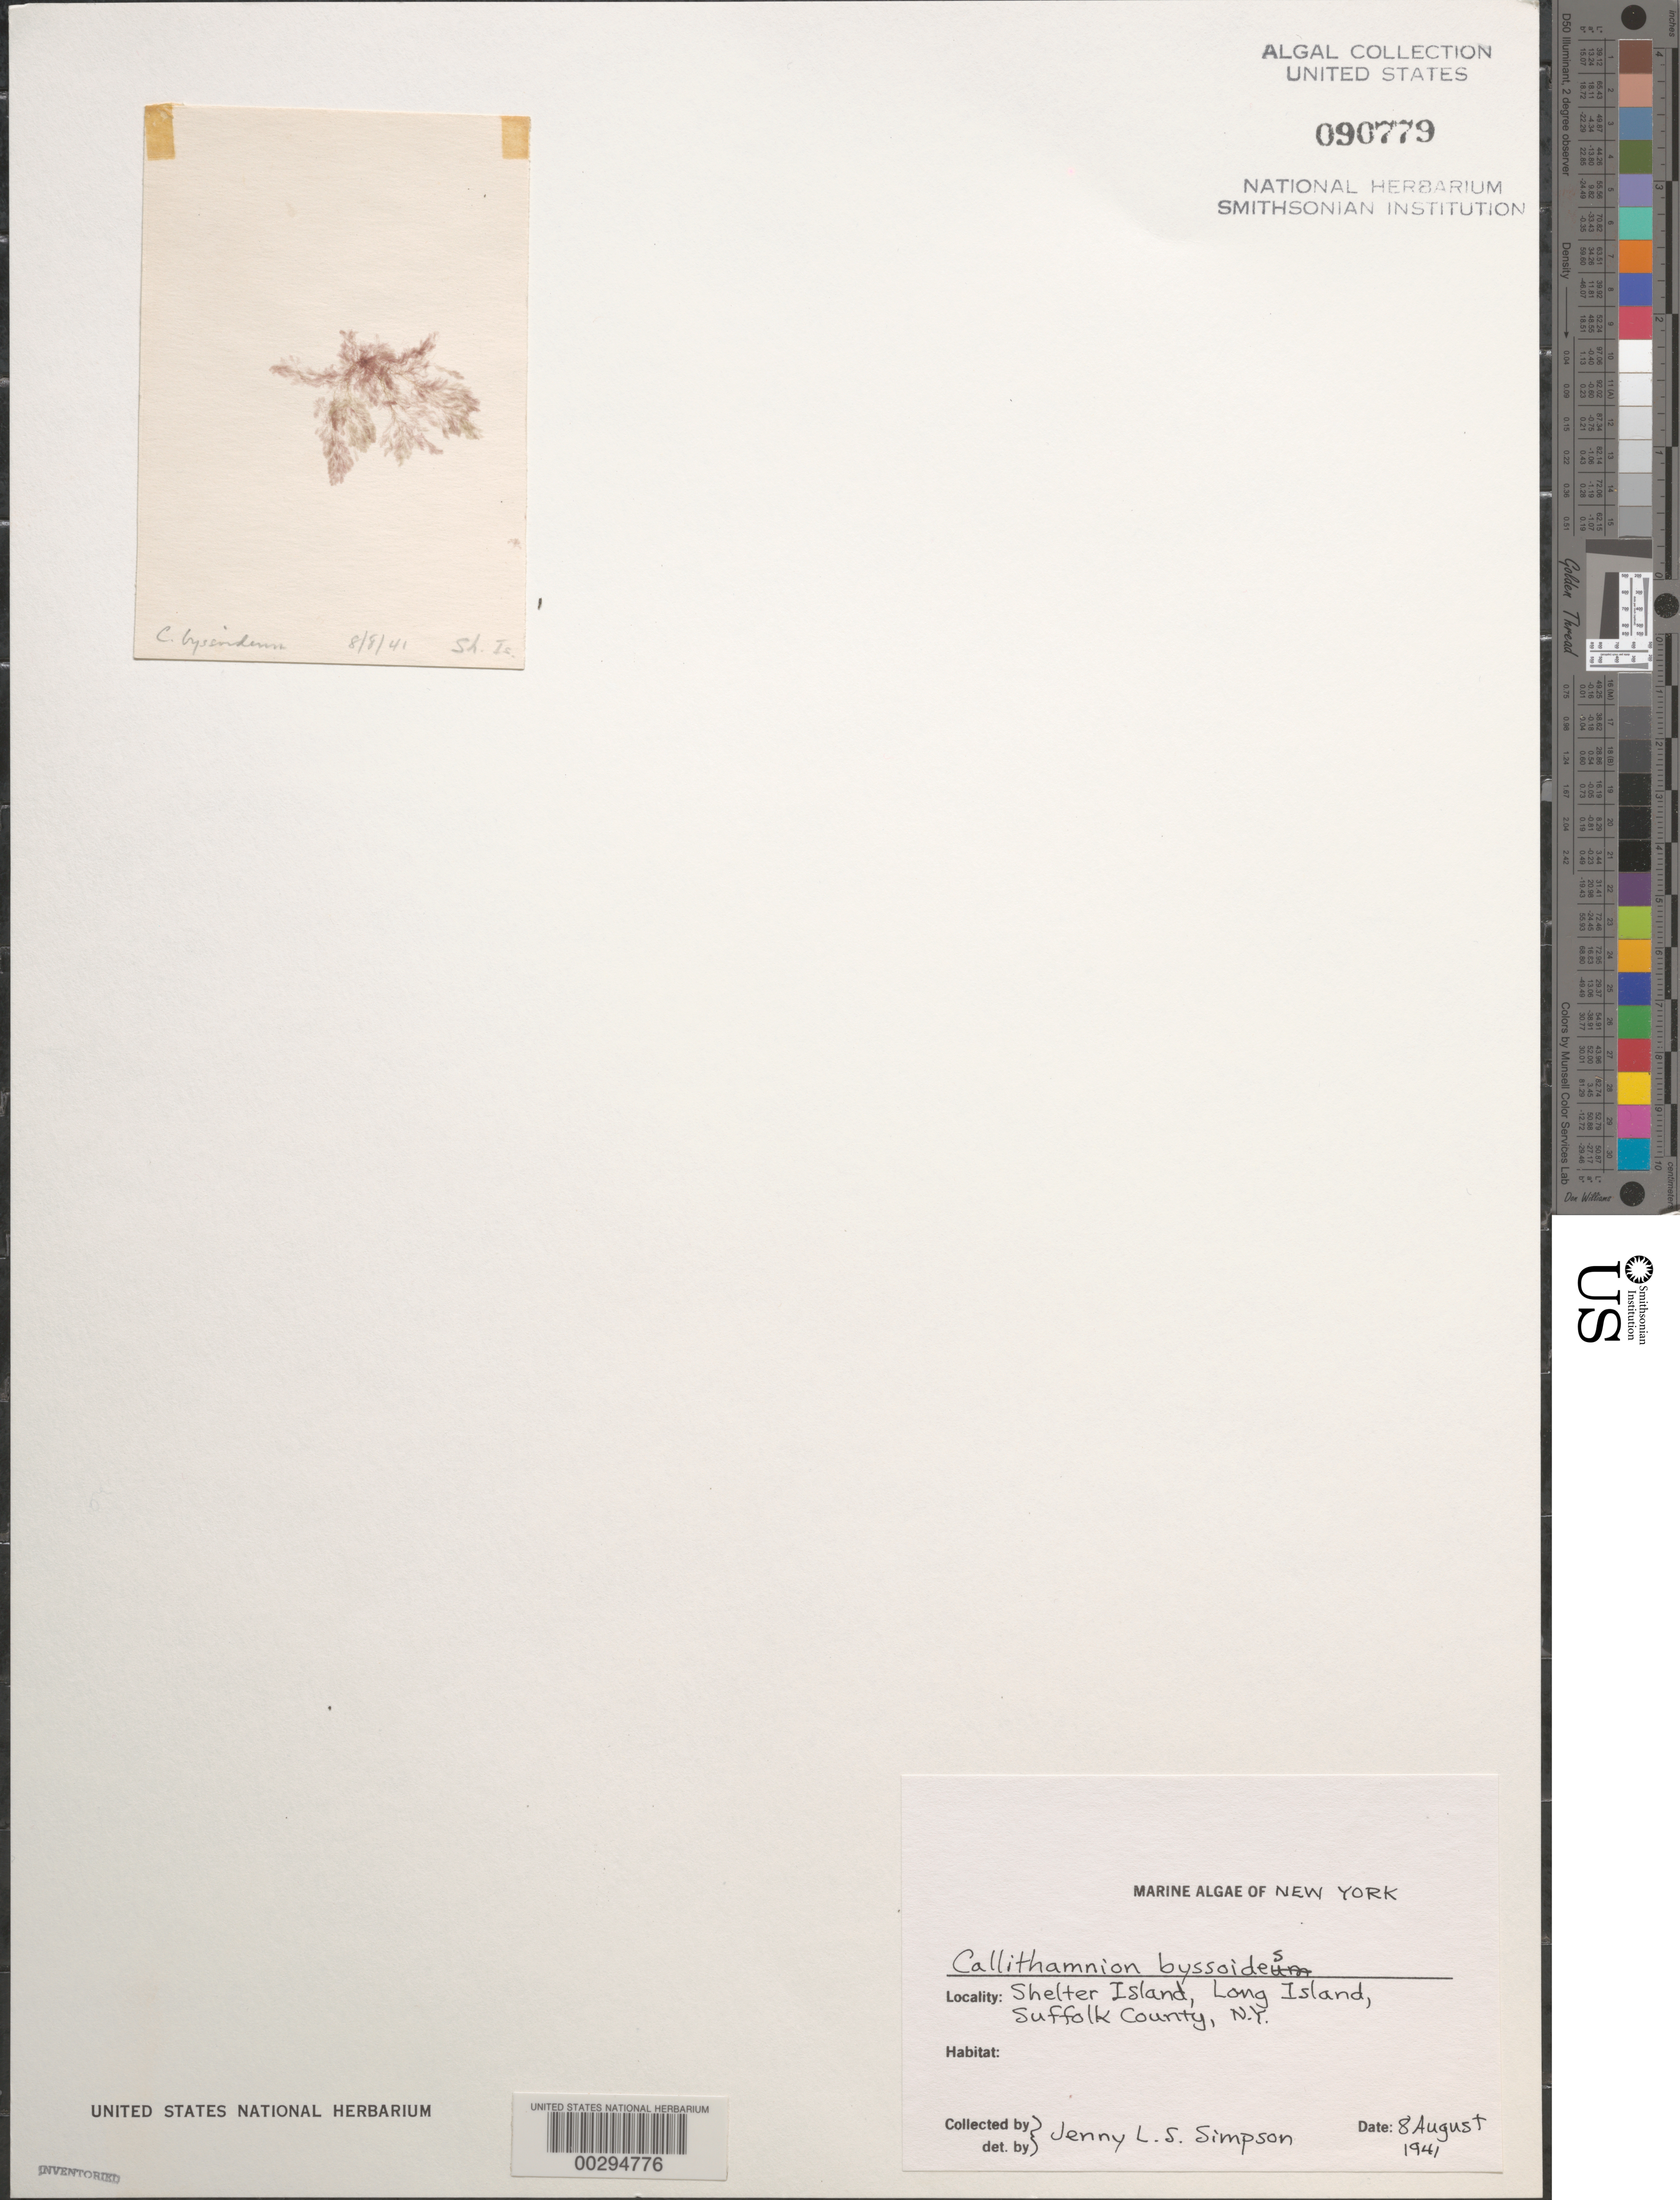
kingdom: Plantae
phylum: Rhodophyta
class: Florideophyceae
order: Ceramiales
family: Callithamniaceae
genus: Aglaothamnion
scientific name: Aglaothamnion tenuissimum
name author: (Bonnem.) Feldm.-Maz.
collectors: J. Simpson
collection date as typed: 08 Aug 1941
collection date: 1941-08-08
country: United States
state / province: New York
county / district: Suffolk County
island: Shelter Island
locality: Long Island Sound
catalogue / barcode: US 90779